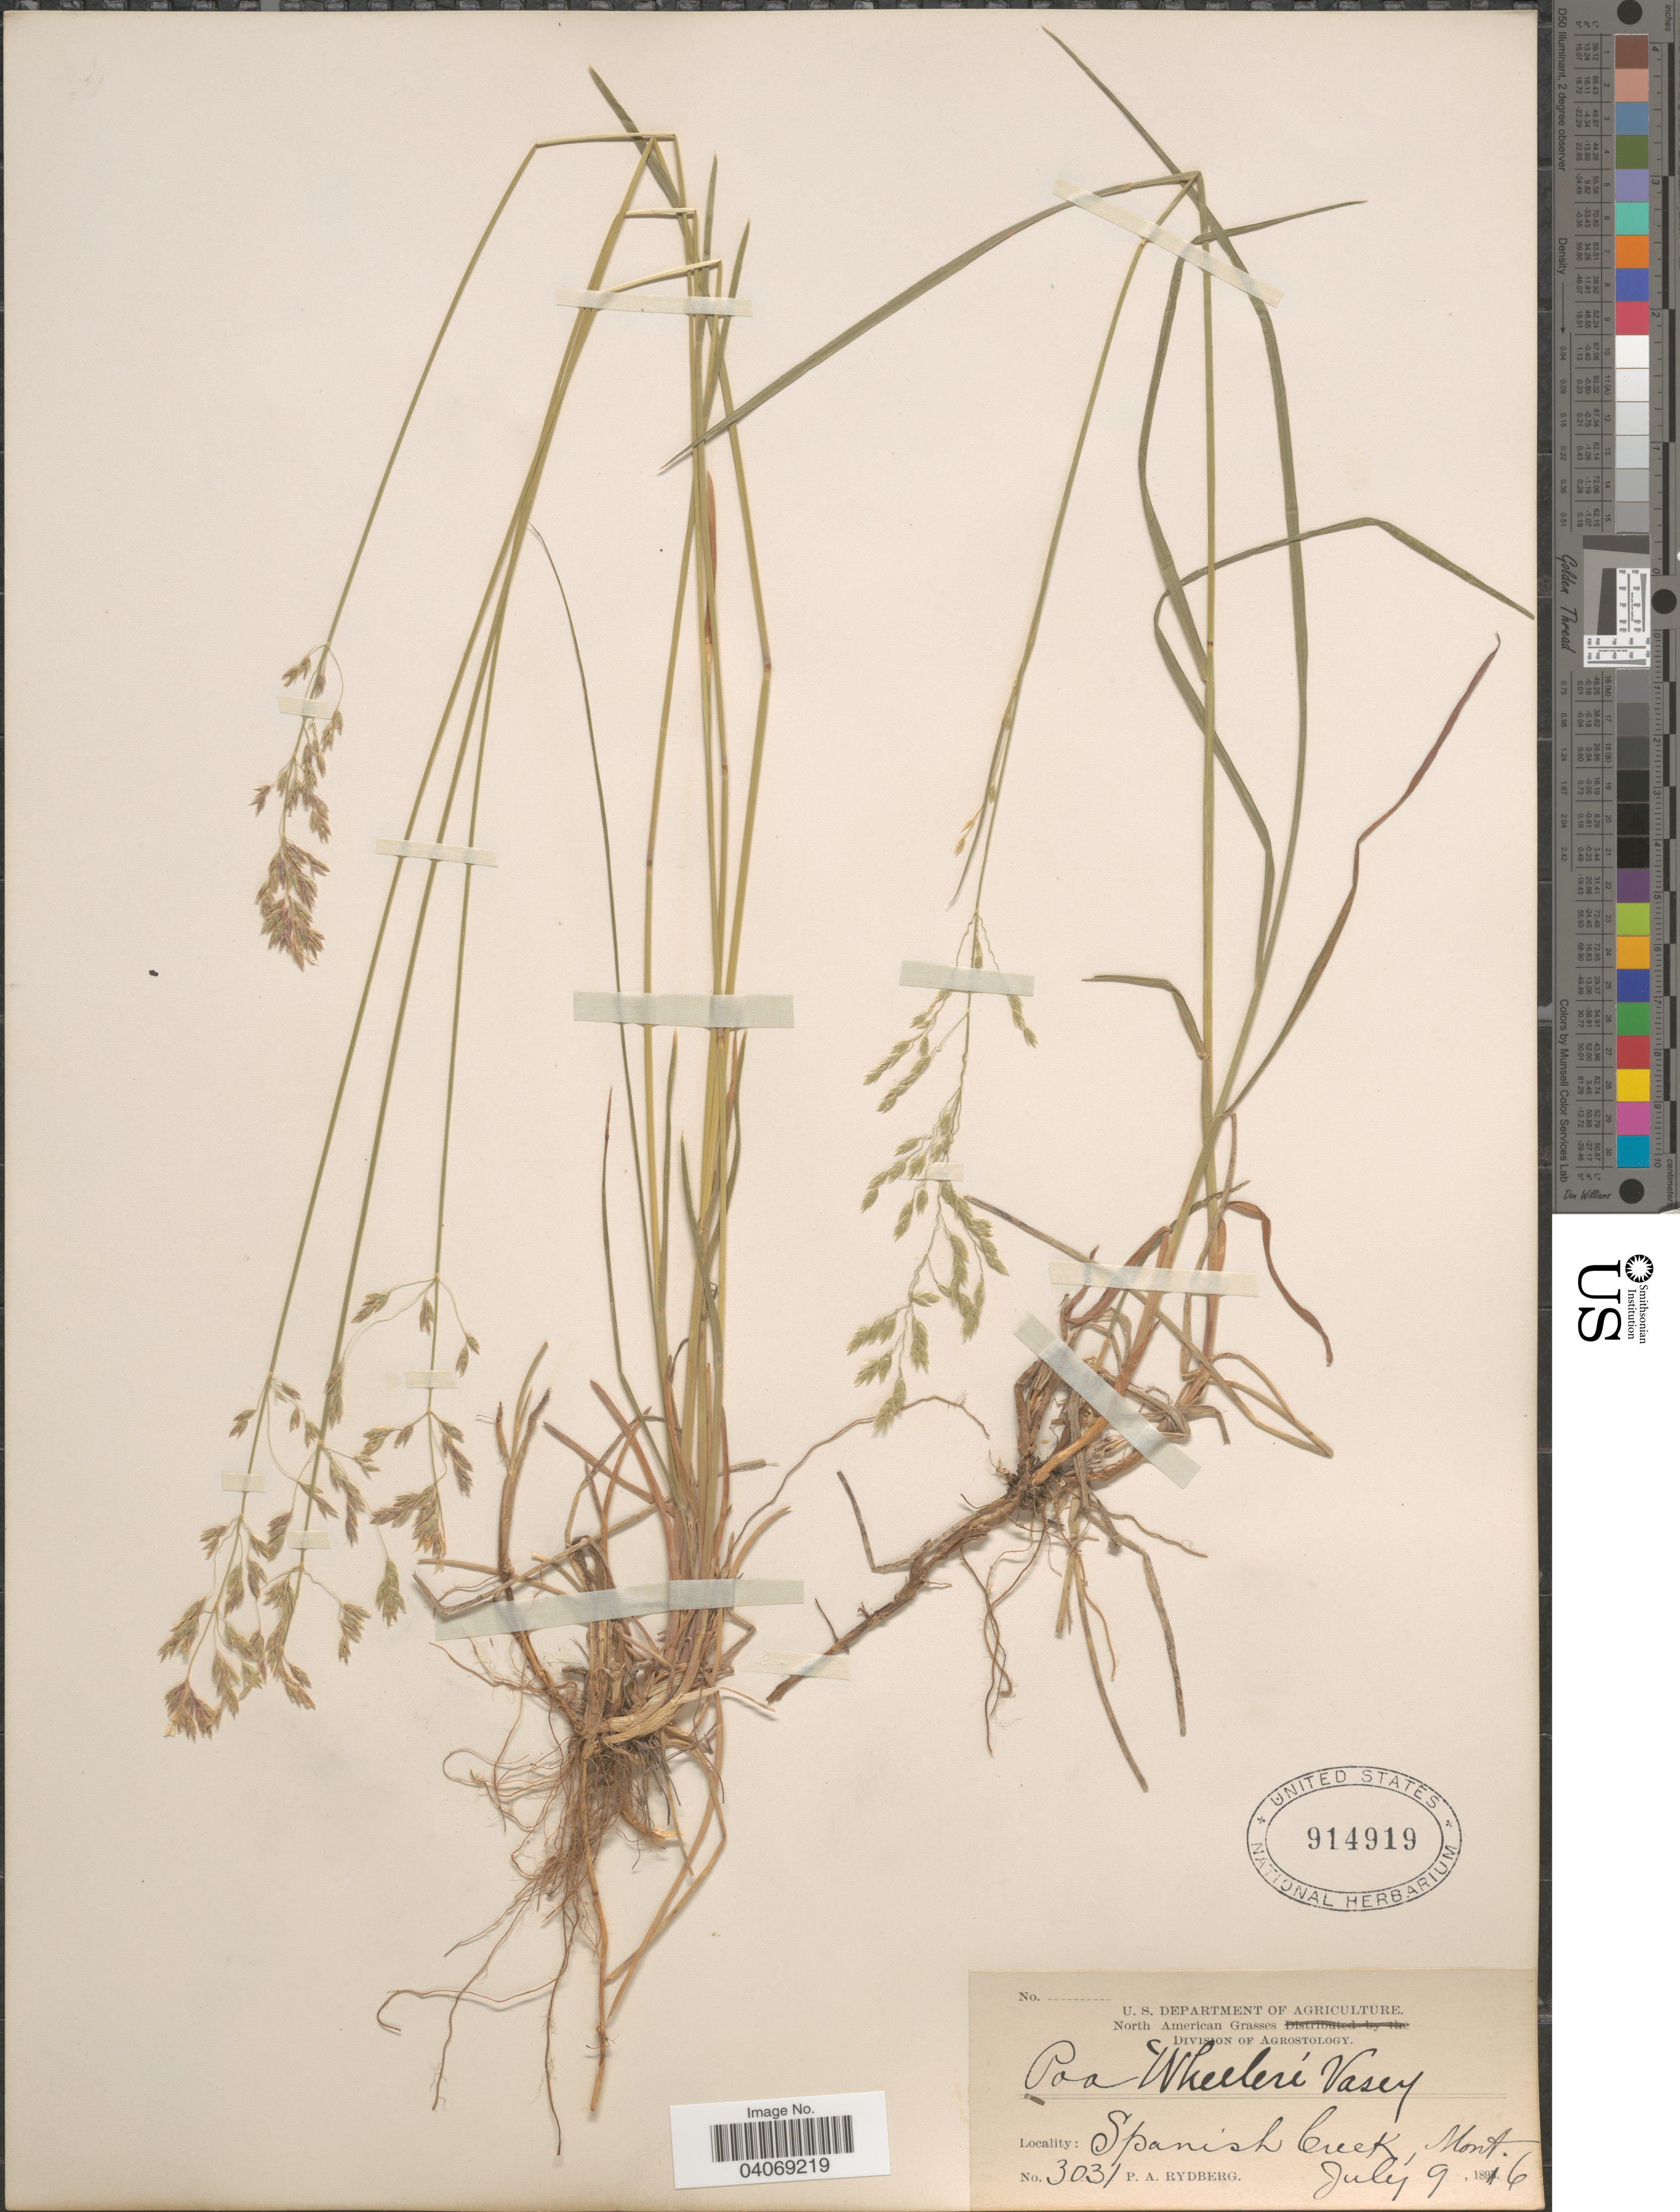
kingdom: Plantae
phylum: Tracheophyta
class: Liliopsida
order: Poales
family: Poaceae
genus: Poa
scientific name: Poa wheeleri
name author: Vasey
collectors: P. A. Rydberg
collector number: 3031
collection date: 1896-07-09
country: United States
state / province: Montana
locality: Spanish Creek.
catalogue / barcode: US 914919